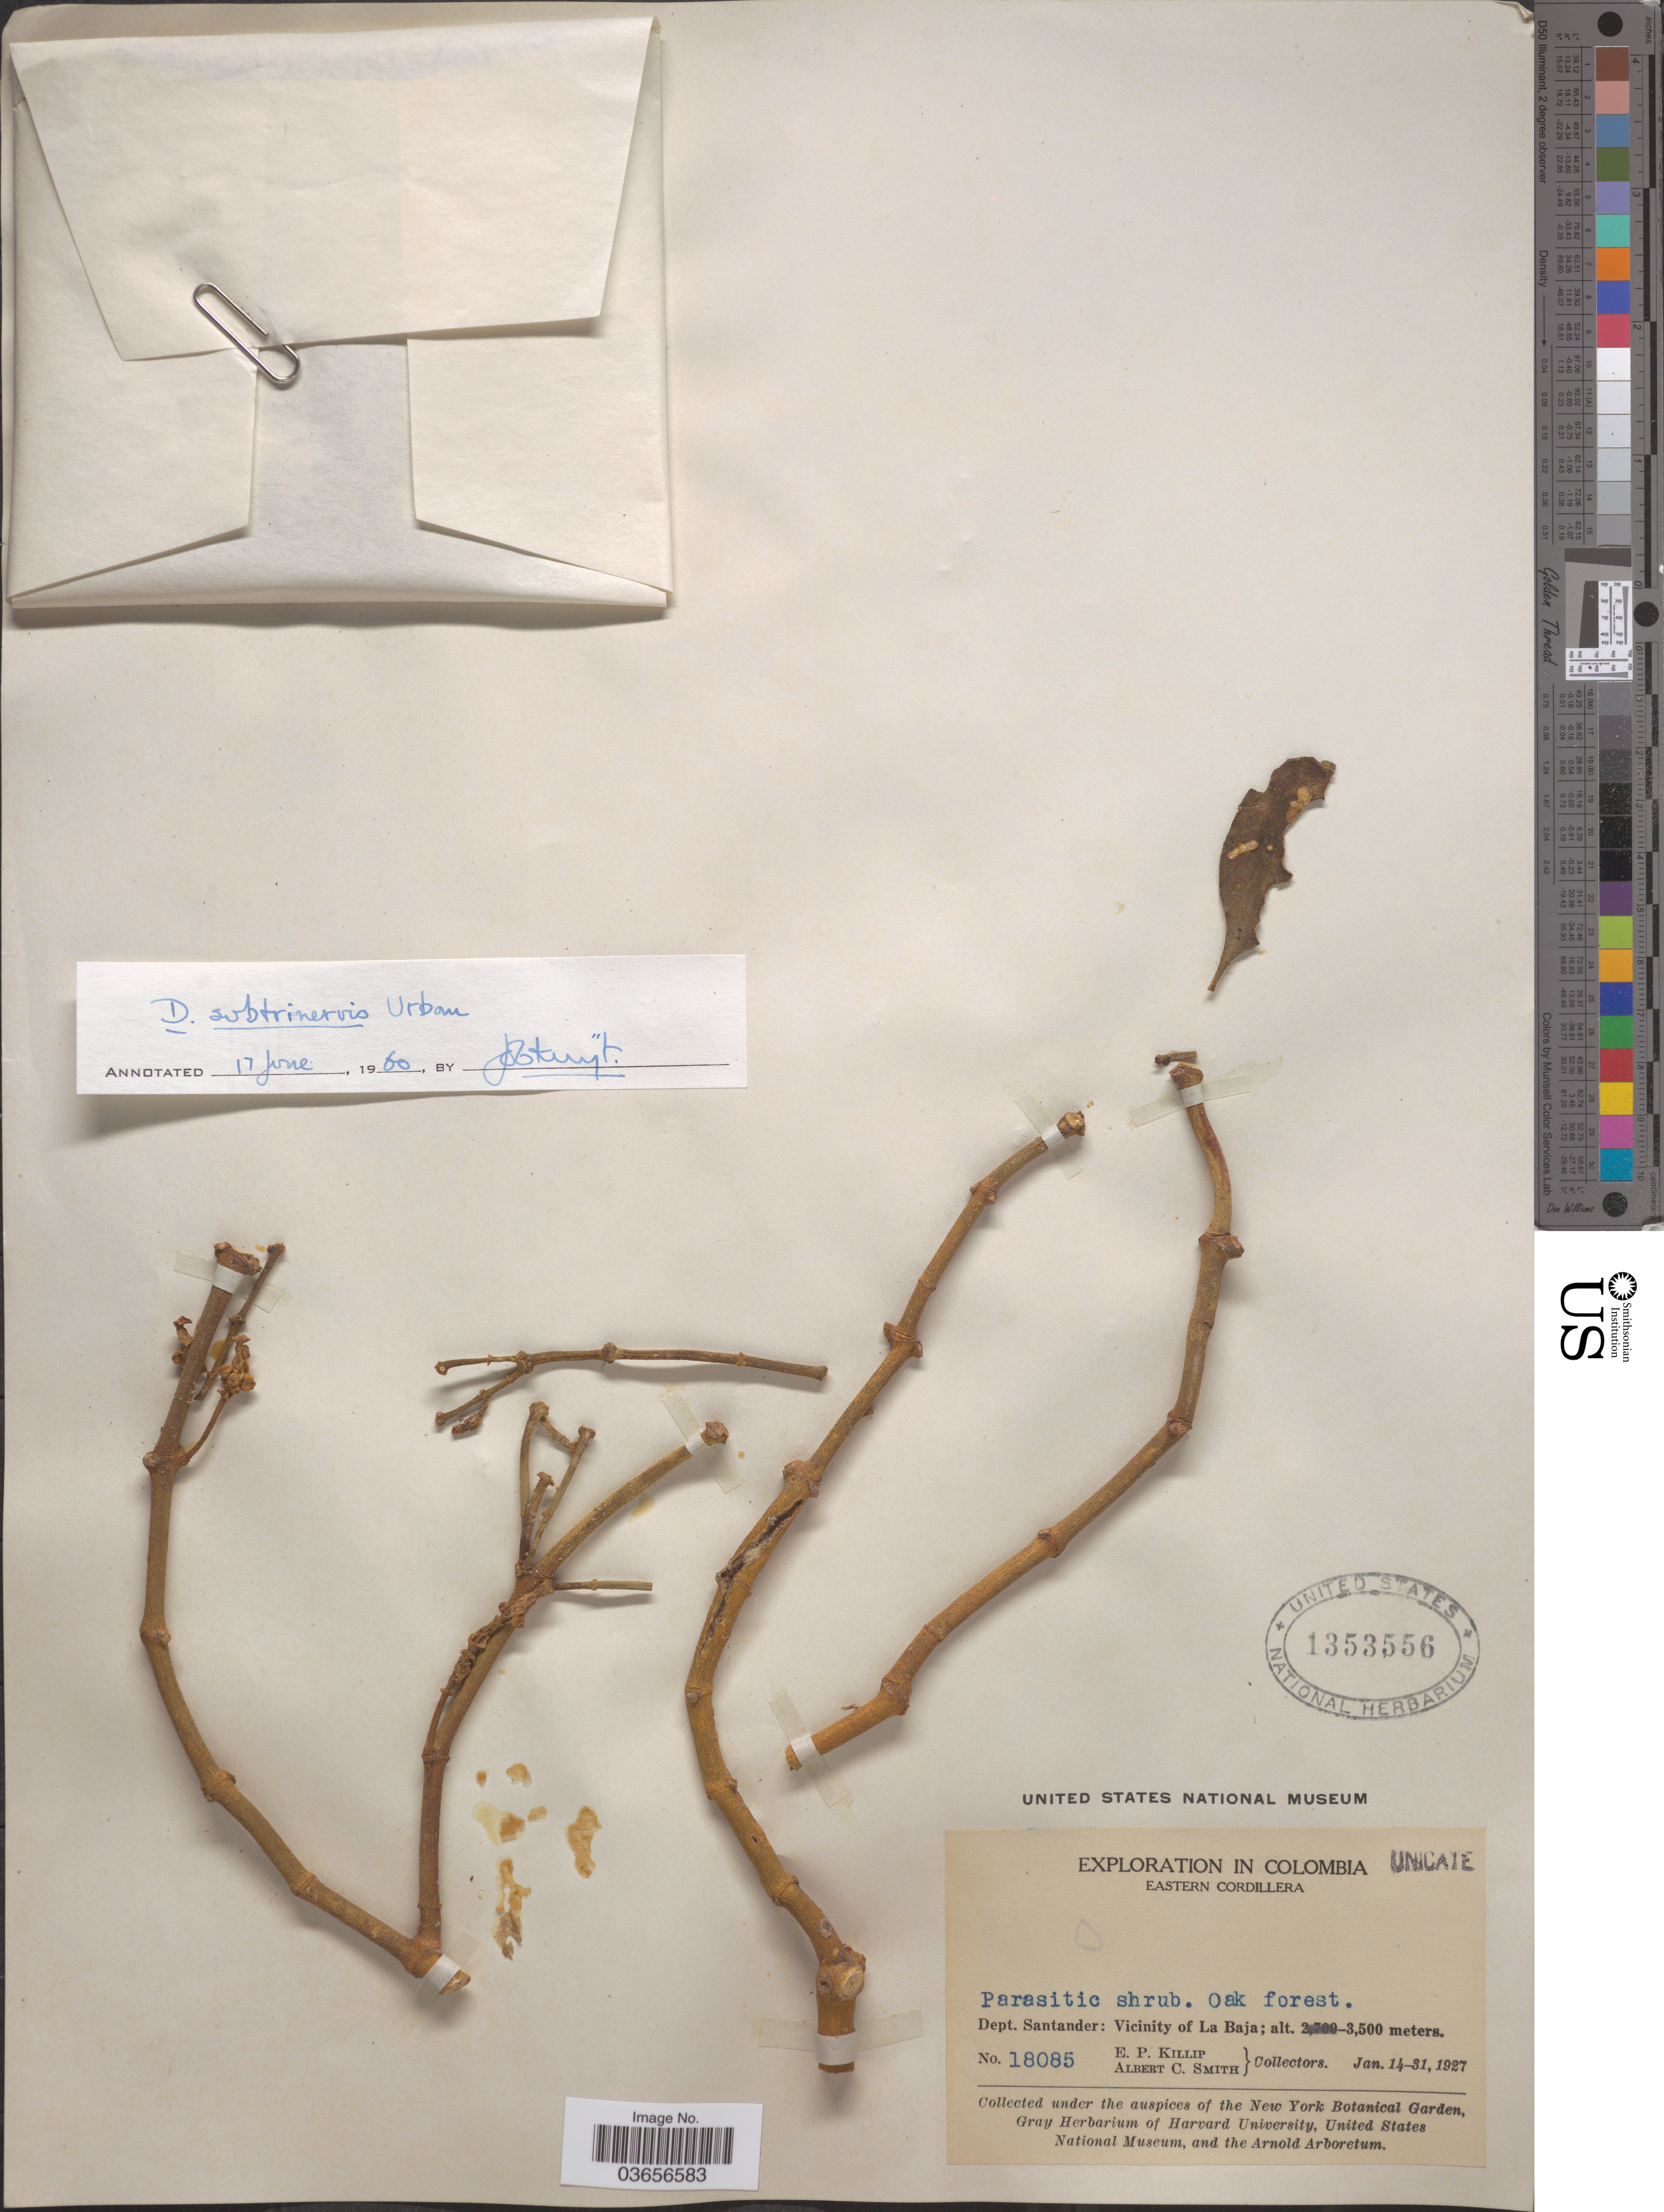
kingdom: Plantae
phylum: Tracheophyta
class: Magnoliopsida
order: Santalales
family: Viscaceae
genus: Dendrophthora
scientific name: Dendrophthora subtrinervis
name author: Urb.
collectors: E. P. Killip & A. C. Smith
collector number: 18085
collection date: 1927-01-14/1927-01-31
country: Colombia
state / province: Santander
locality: Eastern Cordillera. Dept. Santander: Vicinity of La Baja.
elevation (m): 3500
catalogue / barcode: US 1353556